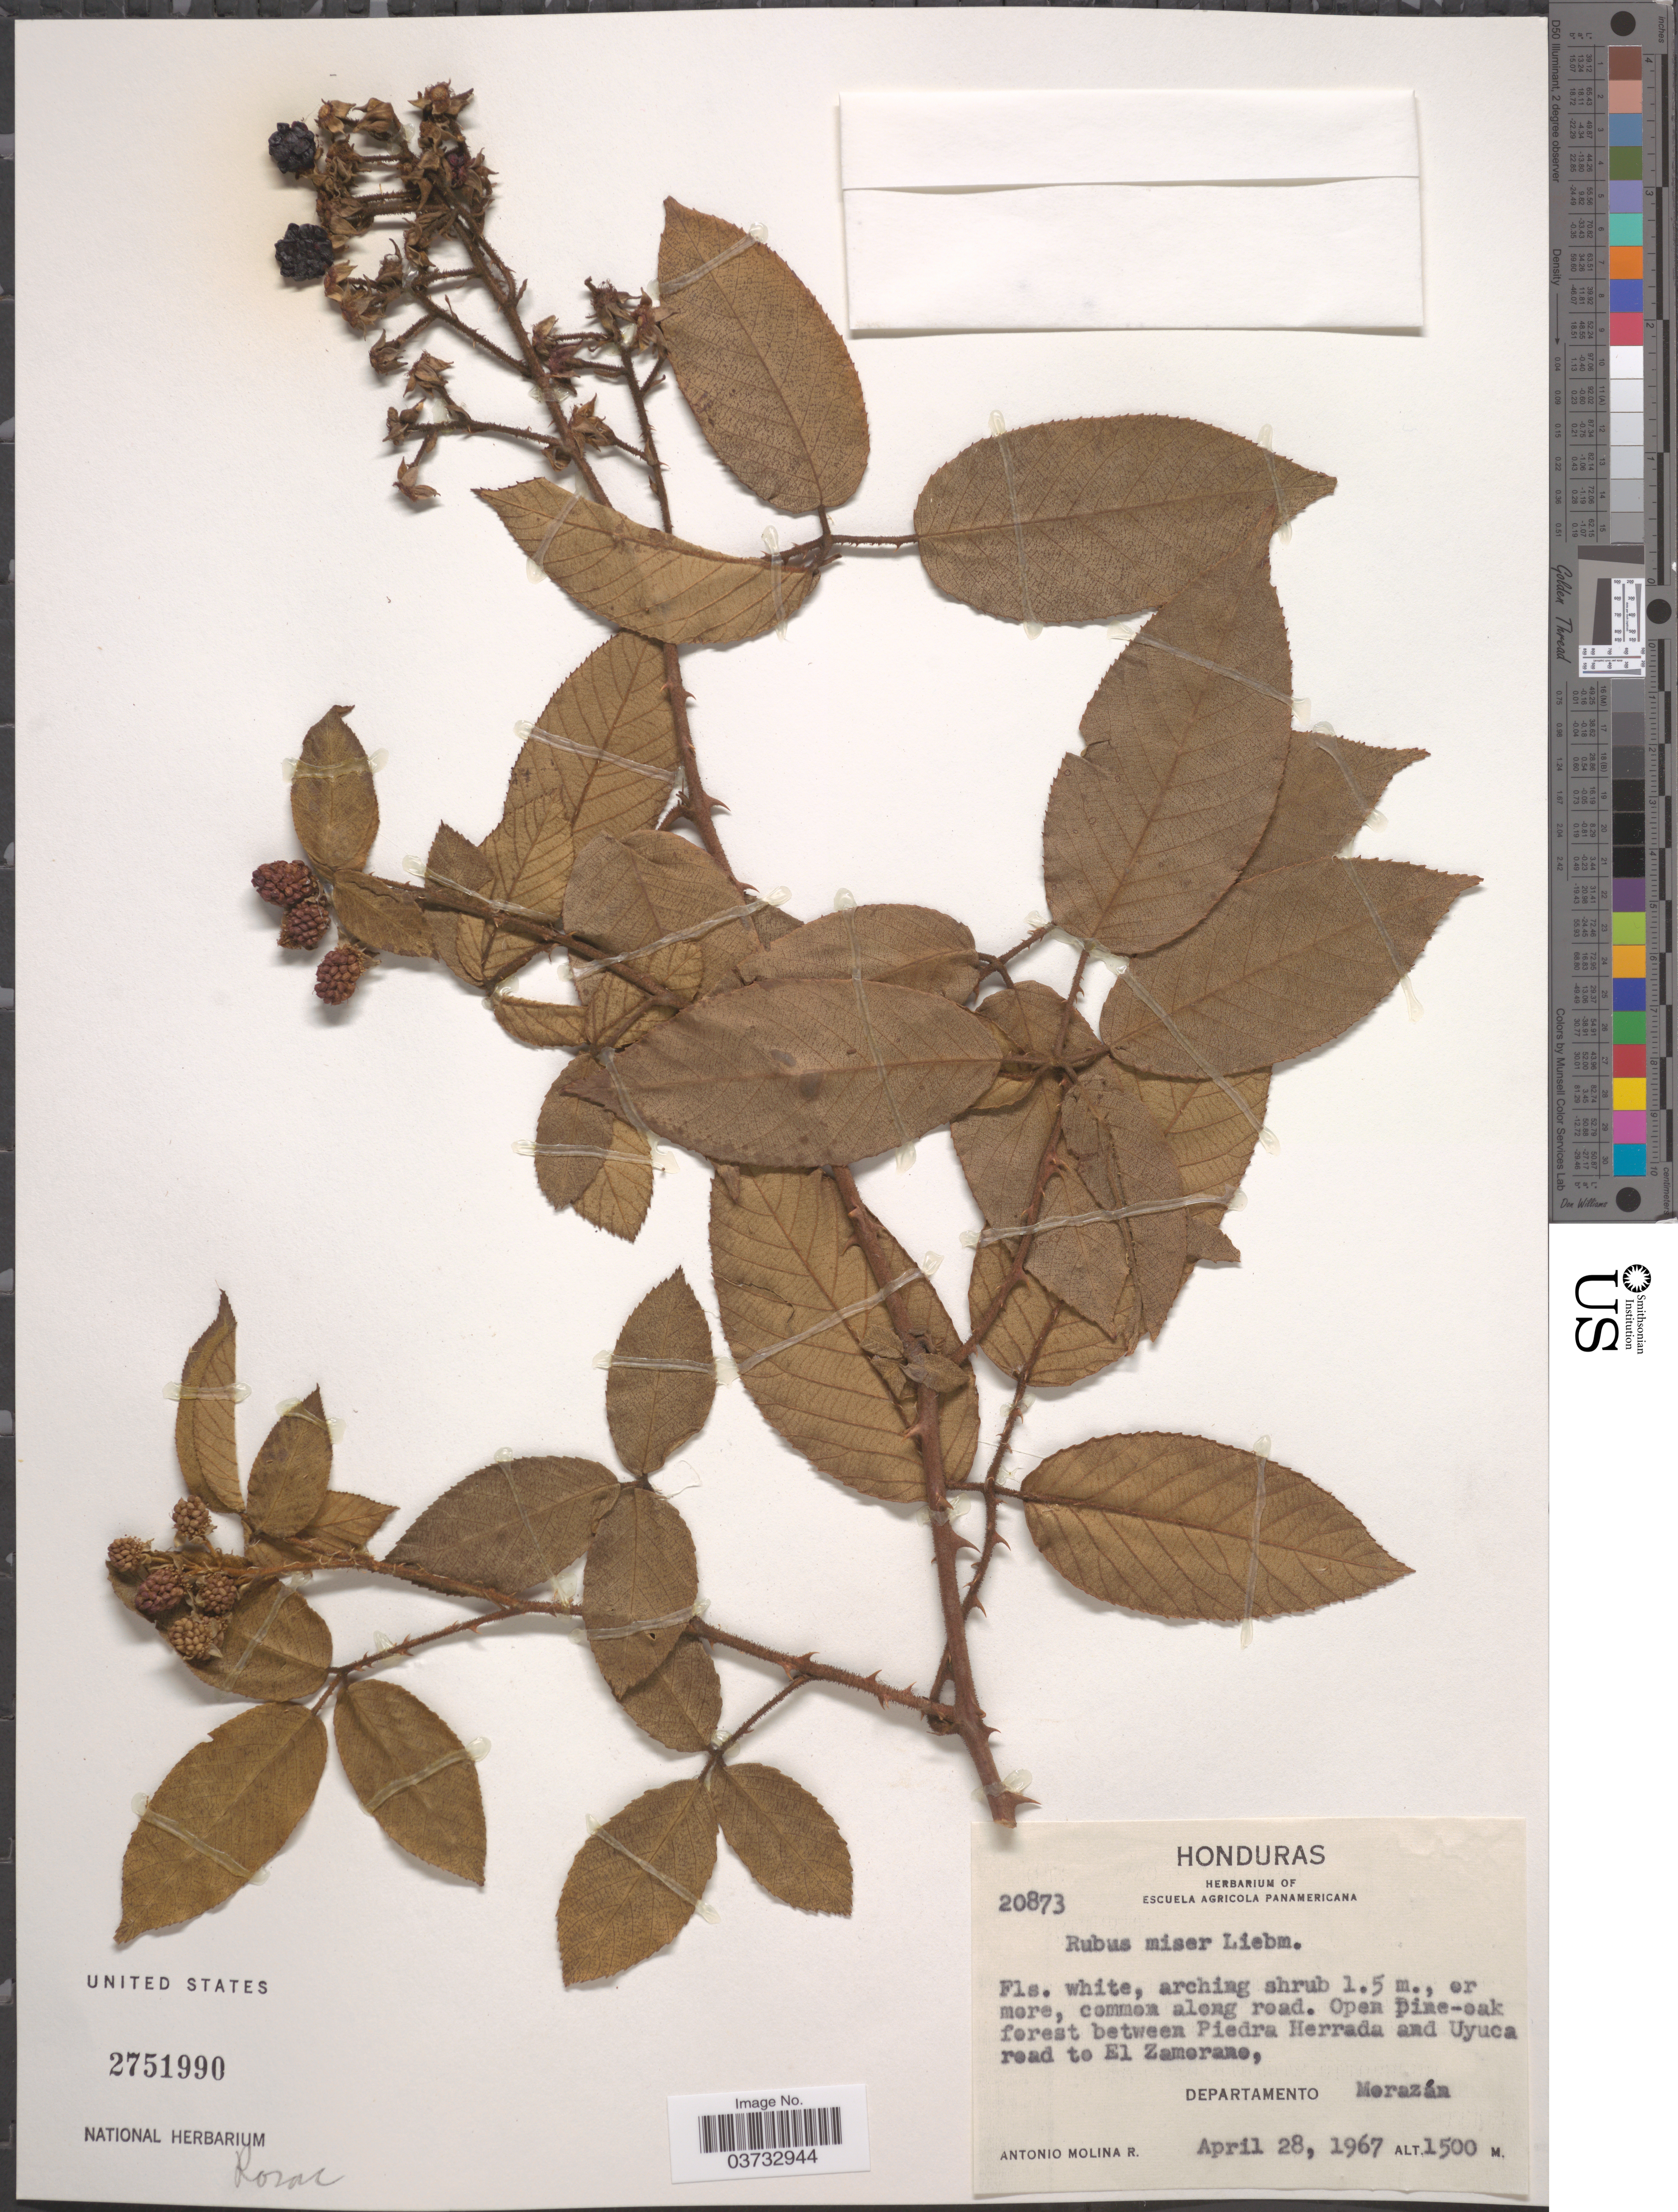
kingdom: Plantae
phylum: Tracheophyta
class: Magnoliopsida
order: Rosales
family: Rosaceae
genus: Rubus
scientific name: Rubus miser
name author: Liebm.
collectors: A. Molina R.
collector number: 20873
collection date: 1967-04-28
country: Honduras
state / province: Fco. Morazán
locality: Open pine-oak forest between Piedra Herrada and Uyuca road to El Zamorano, Departamento Morazán.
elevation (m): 1500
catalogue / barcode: US 2751990